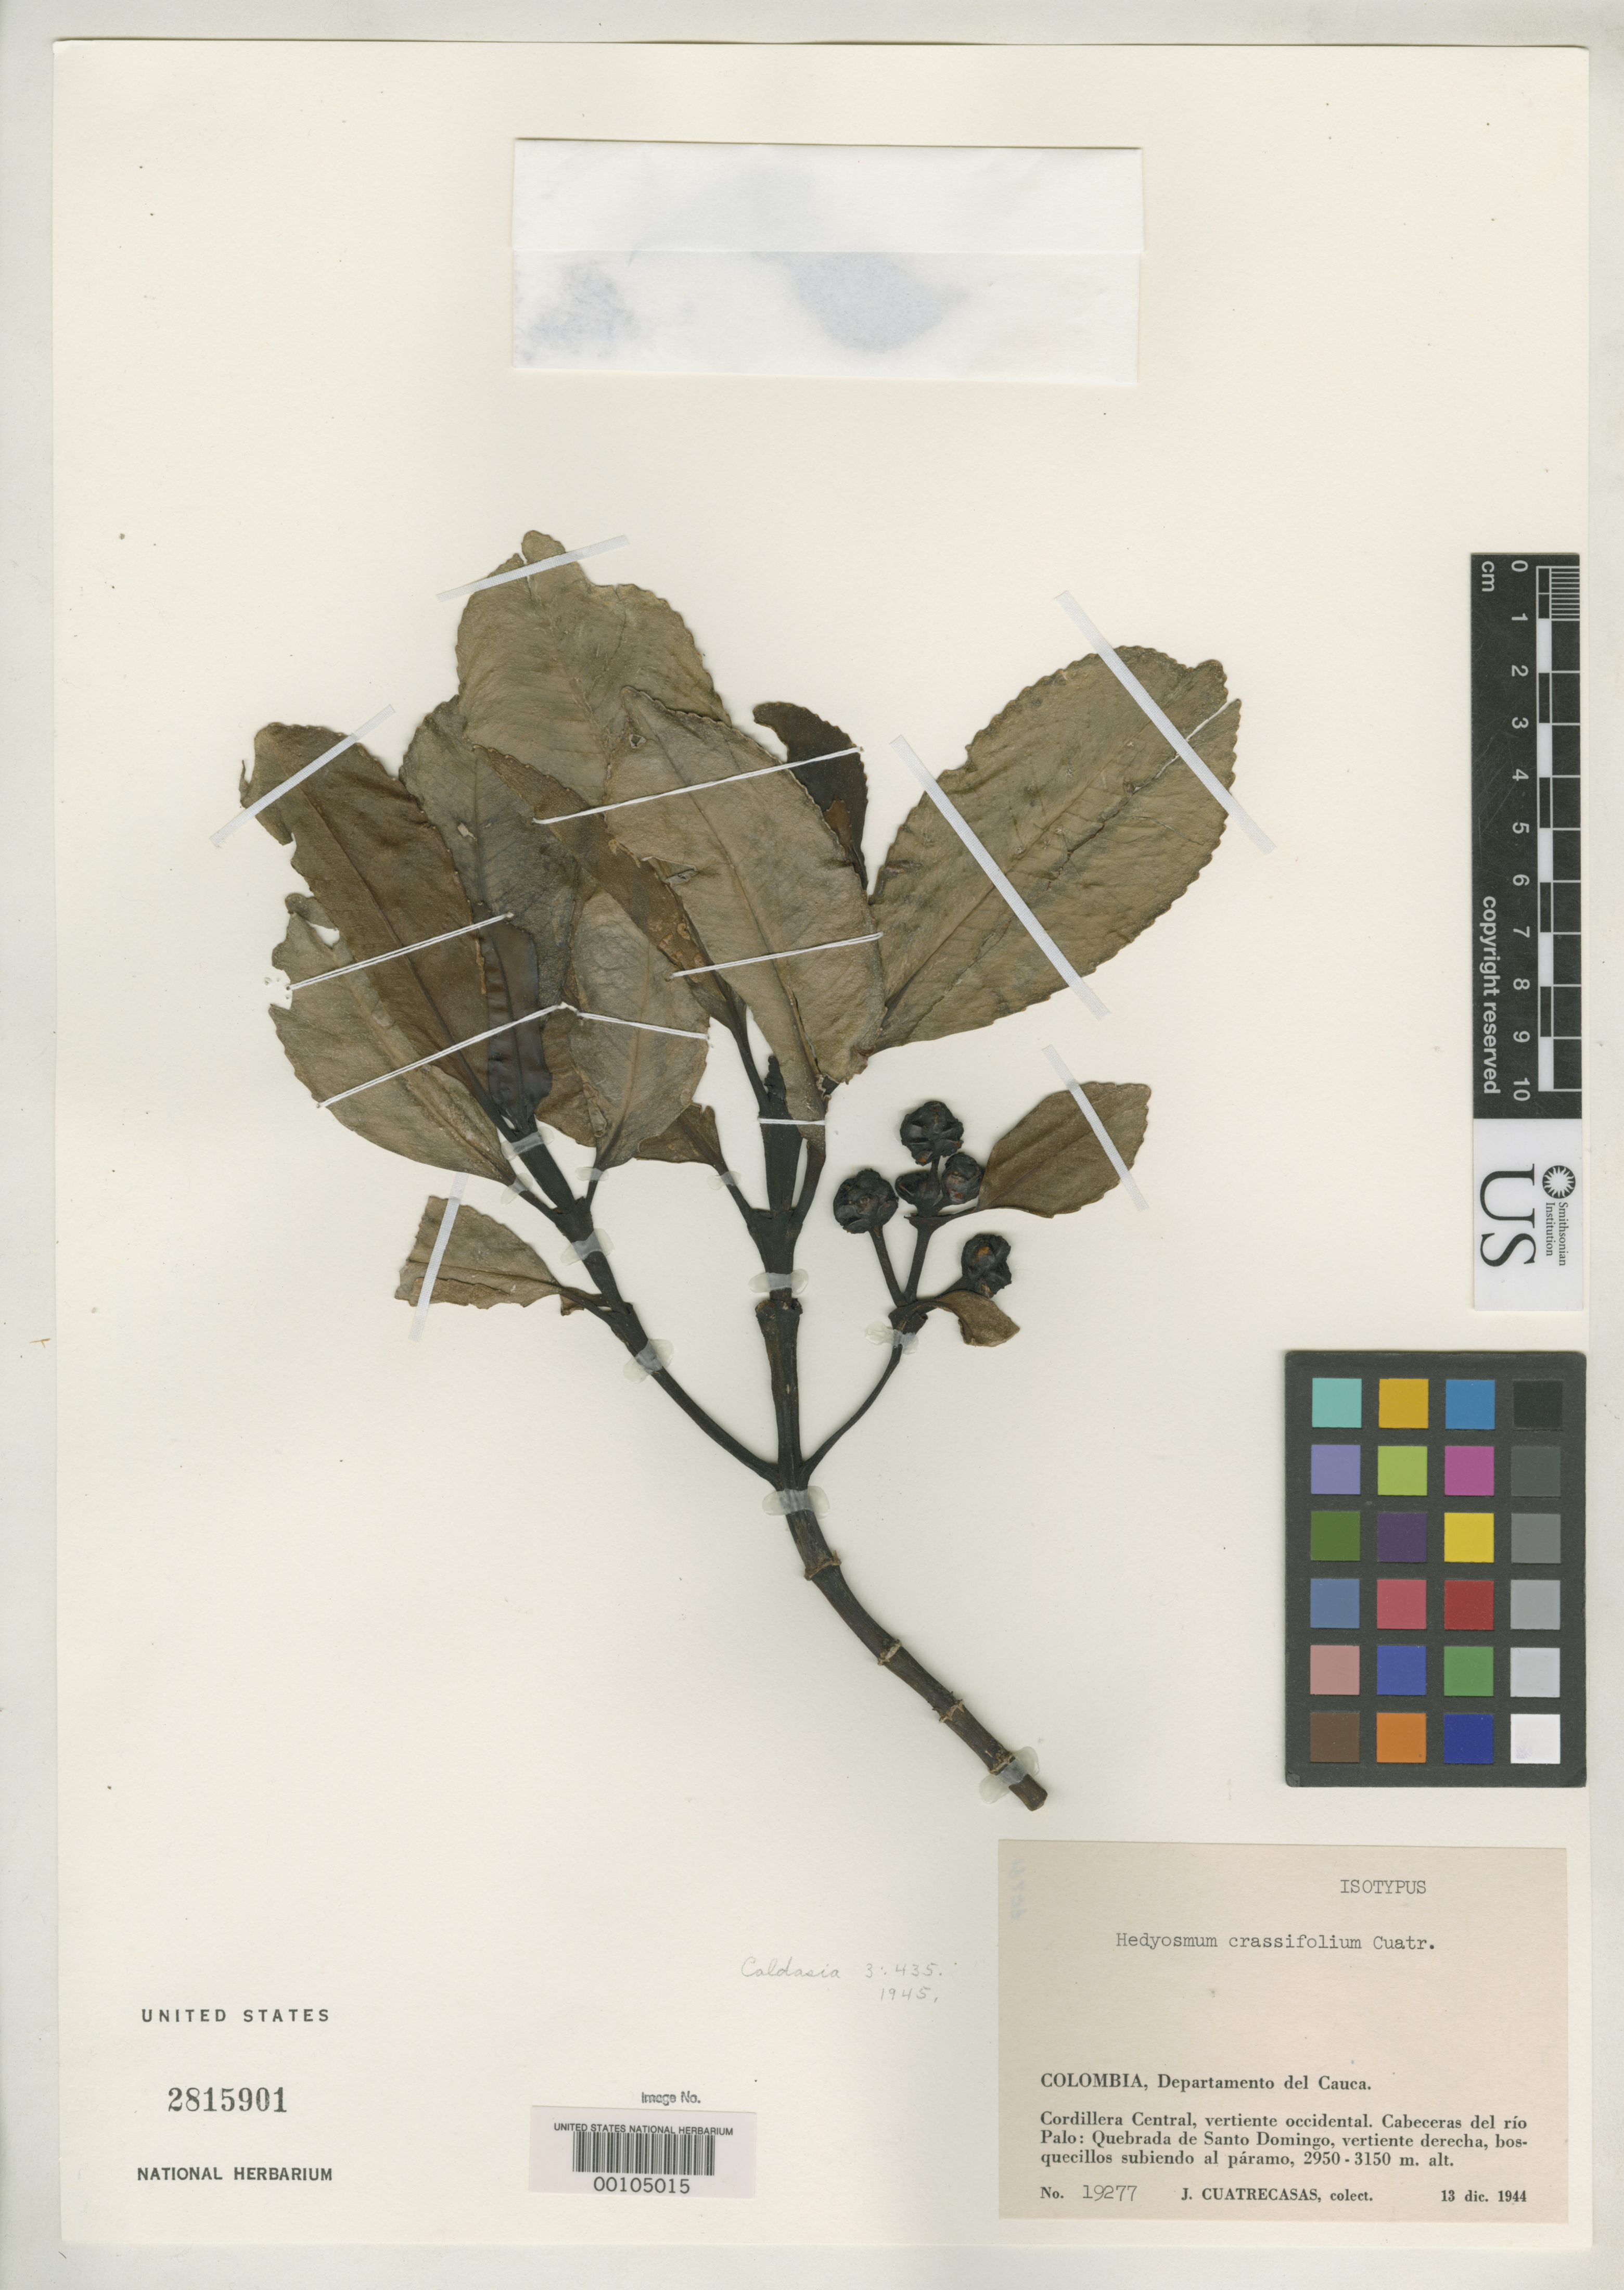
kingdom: Plantae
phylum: Tracheophyta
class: Magnoliopsida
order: Chloranthales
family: Chloranthaceae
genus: Hedyosmum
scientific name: Hedyosmum crassifolium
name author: Cuatrec.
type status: Isotype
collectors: J. Cuatrecasas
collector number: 19277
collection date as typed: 13 Dec 1944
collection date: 1944-12-13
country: Colombia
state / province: Cauca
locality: Cabecera del Rio Palo, Quebrada de Santo Domingo.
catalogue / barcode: US 2815901